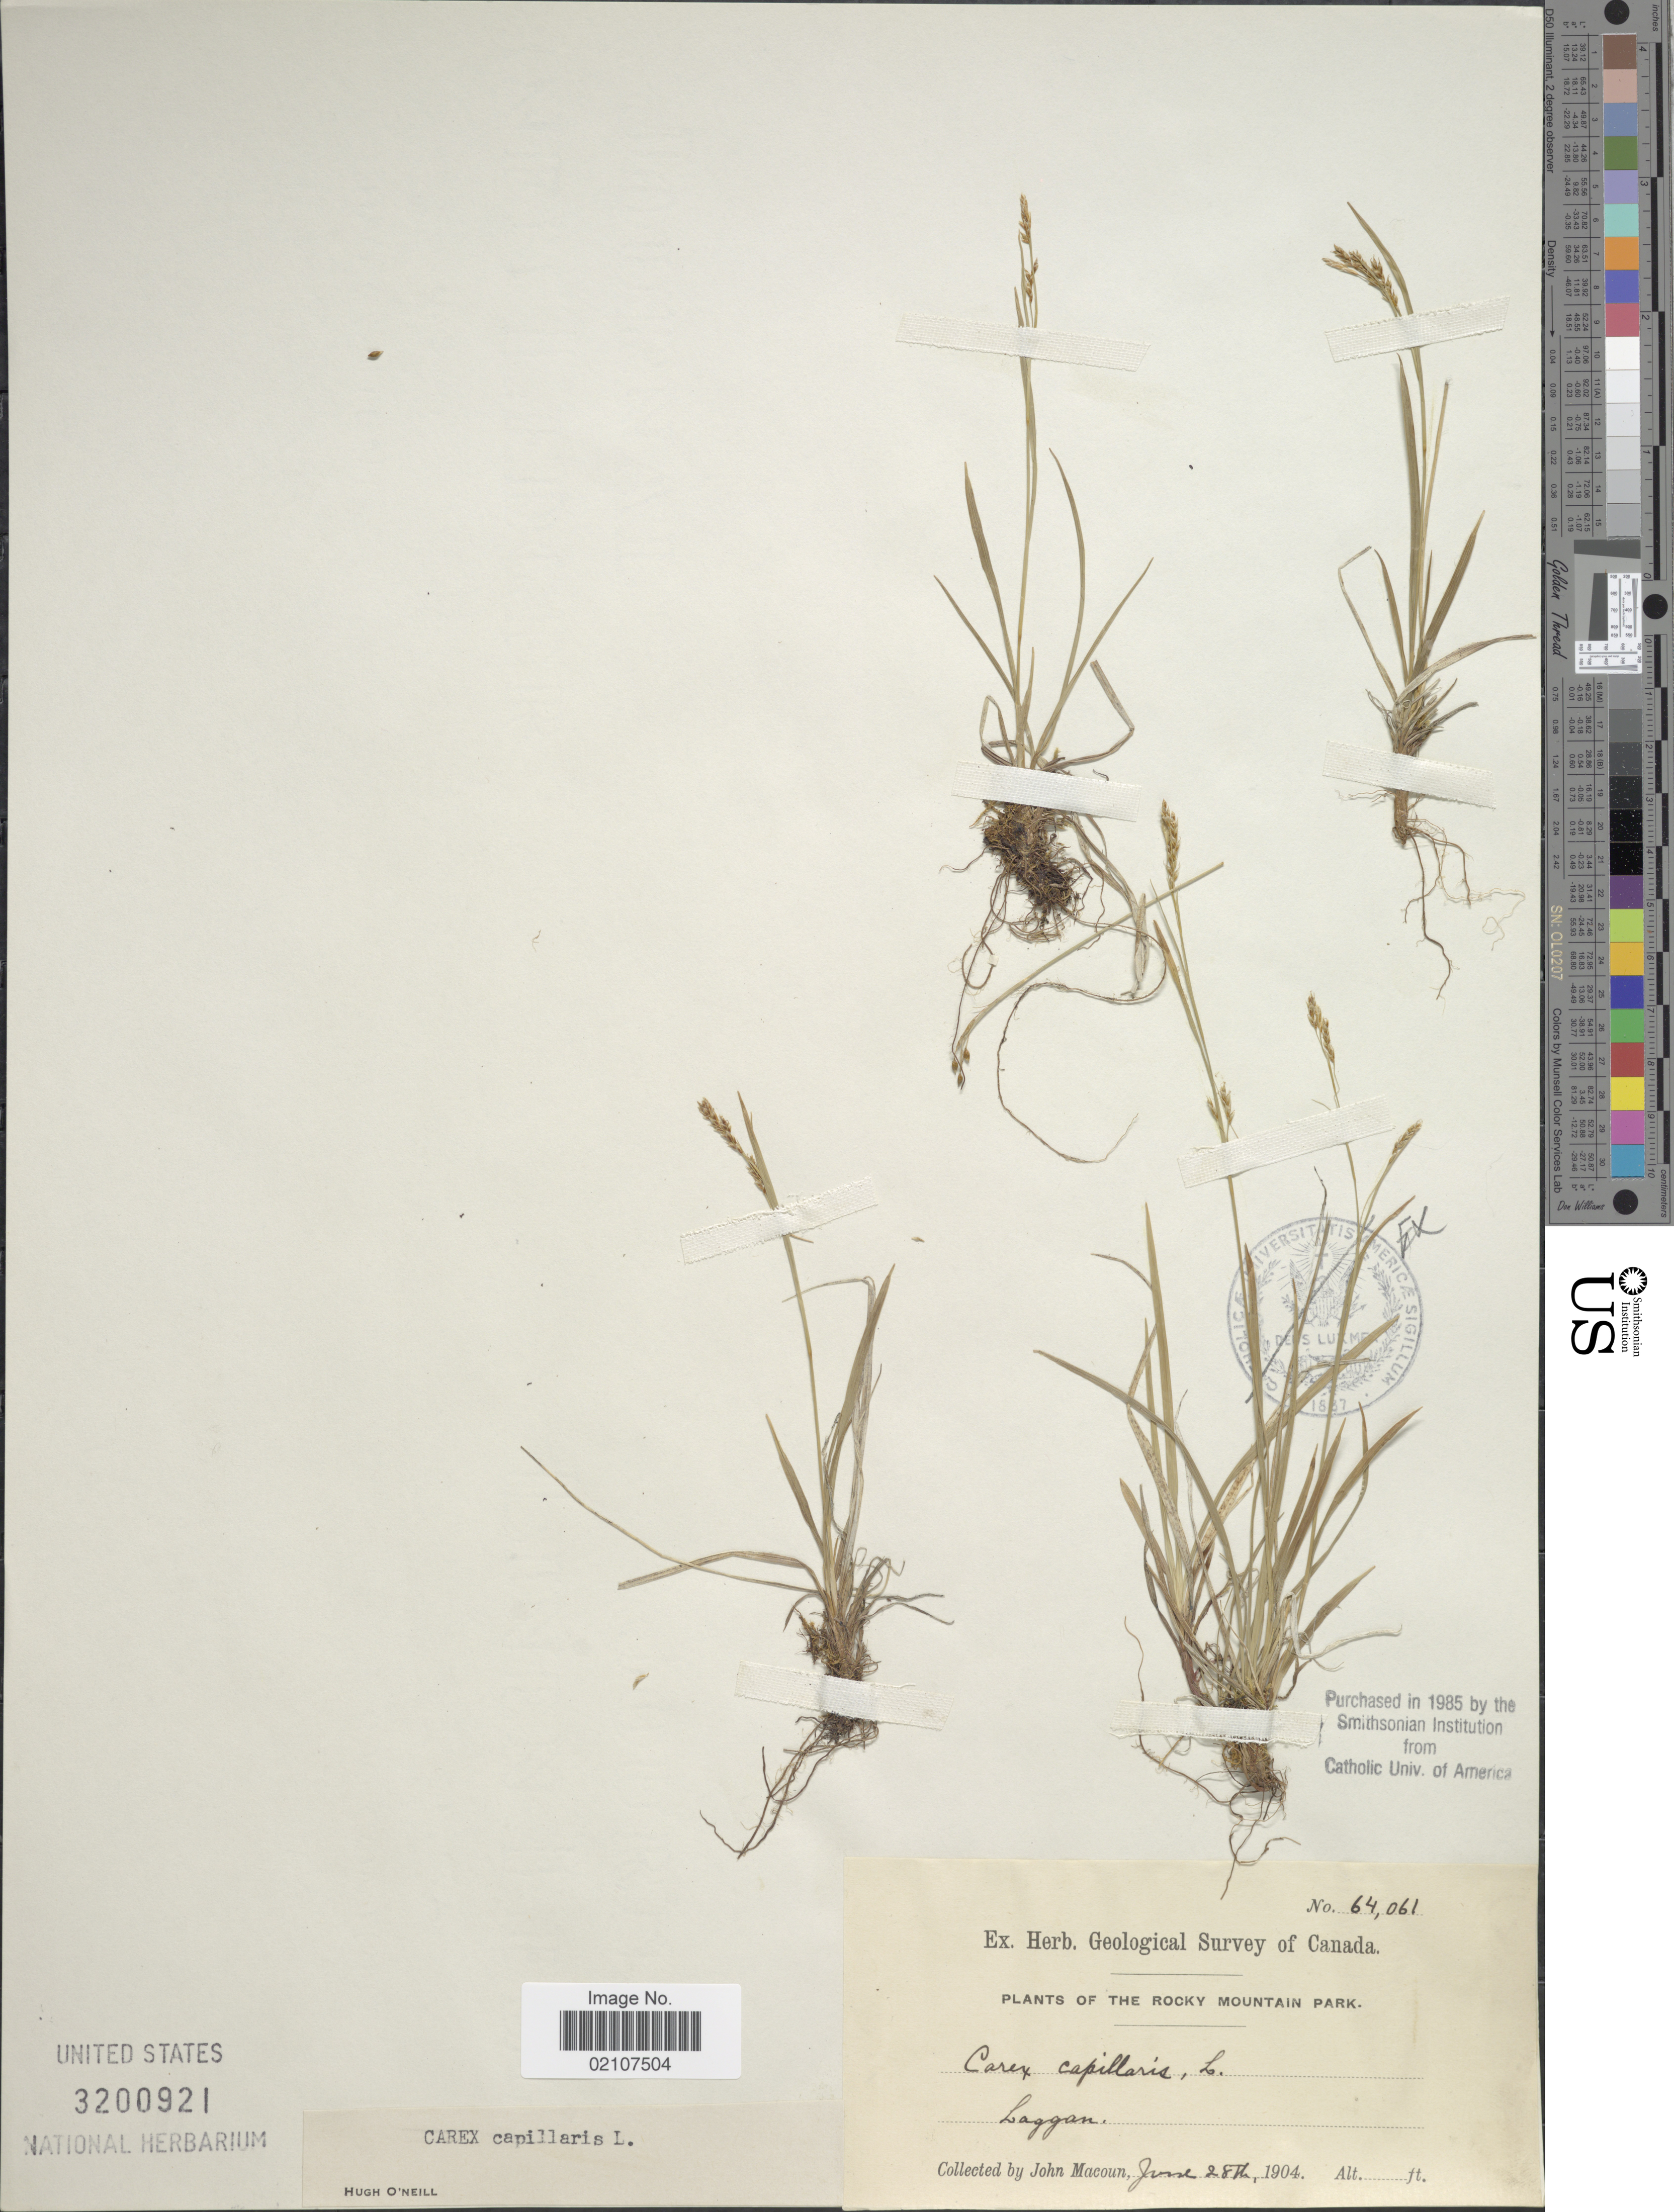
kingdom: Plantae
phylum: Tracheophyta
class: Liliopsida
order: Poales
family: Cyperaceae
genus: Carex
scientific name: Carex capillaris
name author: L.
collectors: J. Macoun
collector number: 64061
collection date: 1904-06-28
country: Canada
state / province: Alberta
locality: The Rocky Mountain Park, Laggan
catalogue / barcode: US 3200921